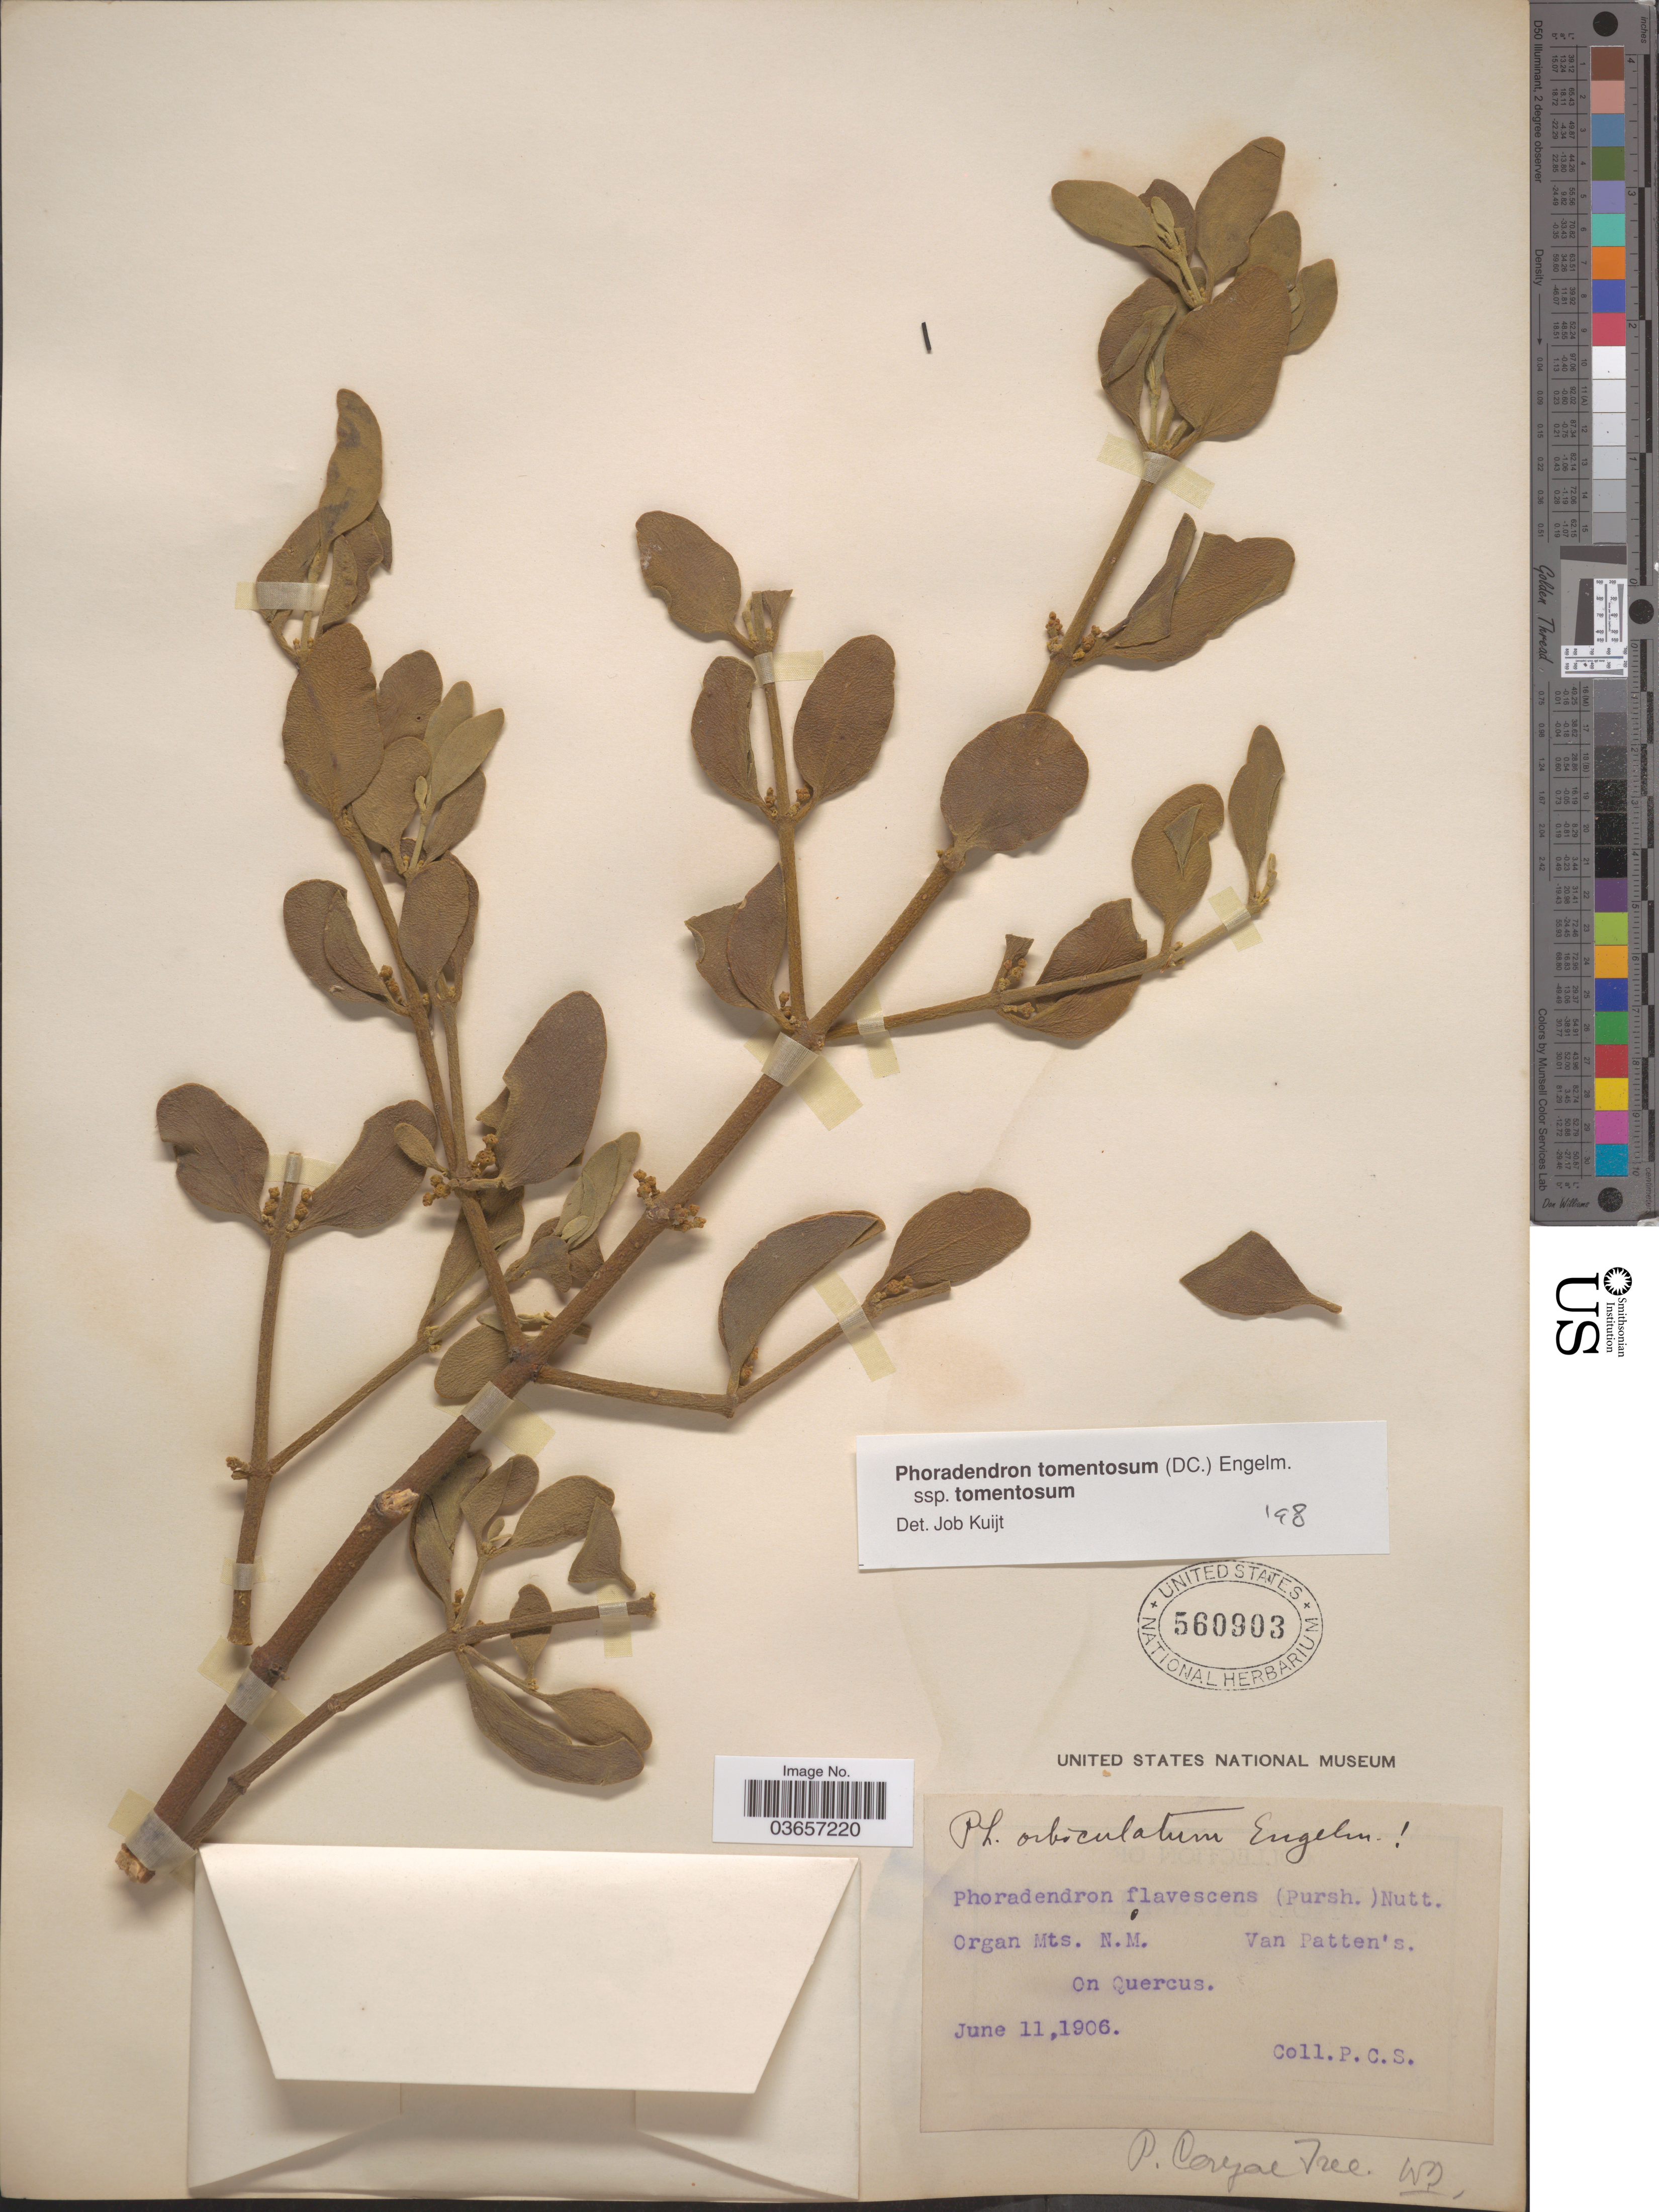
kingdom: Plantae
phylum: Tracheophyta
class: Magnoliopsida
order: Santalales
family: Viscaceae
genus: Phoradendron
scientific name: Phoradendron tomentosum subsp. tomentosum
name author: DC.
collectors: P. C. S.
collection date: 1906-06-11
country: United States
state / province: New Mexico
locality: Organ Mts. Van Patten's.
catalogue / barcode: US 560903